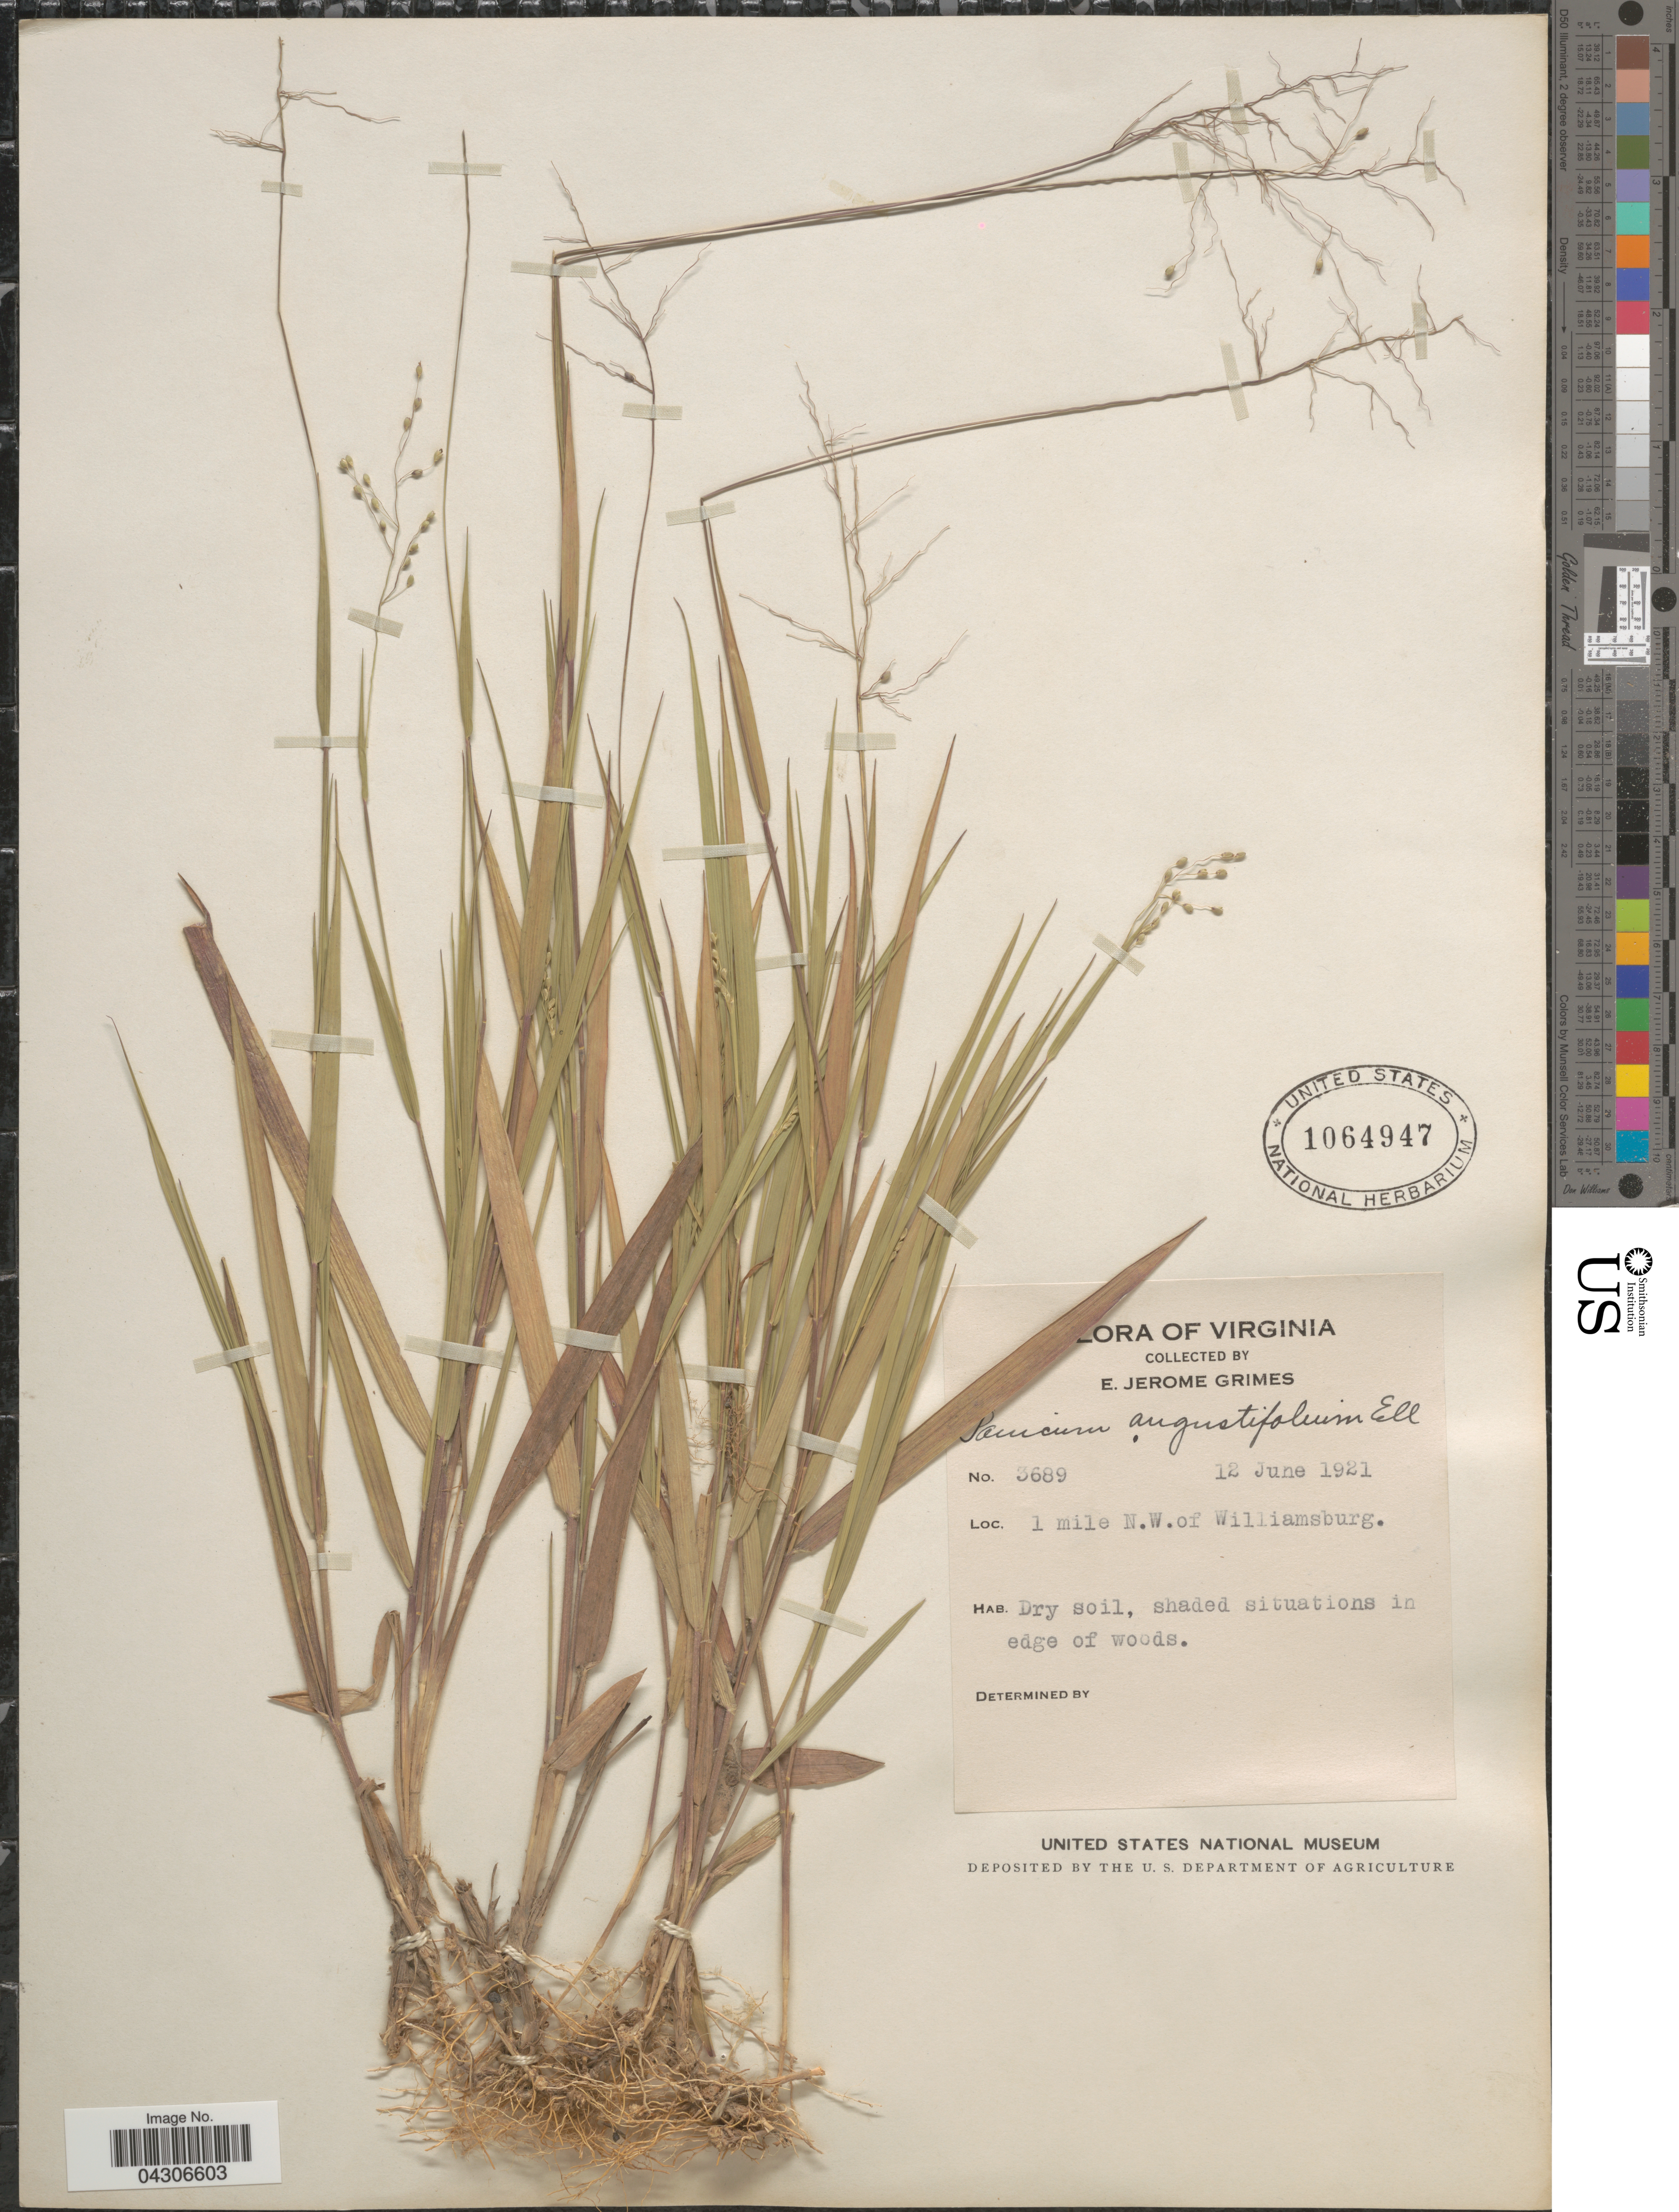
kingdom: Plantae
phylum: Tracheophyta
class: Liliopsida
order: Poales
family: Poaceae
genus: Dichanthelium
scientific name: Dichanthelium aciculare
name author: (Desv. ex Poir.) Gould & C.A. Clark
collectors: E. J. Grimes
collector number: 3689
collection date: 1921-06-12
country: United States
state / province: Virginia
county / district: City of Williamsburg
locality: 1 mile NW of Williamsburg.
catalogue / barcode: US 1064947